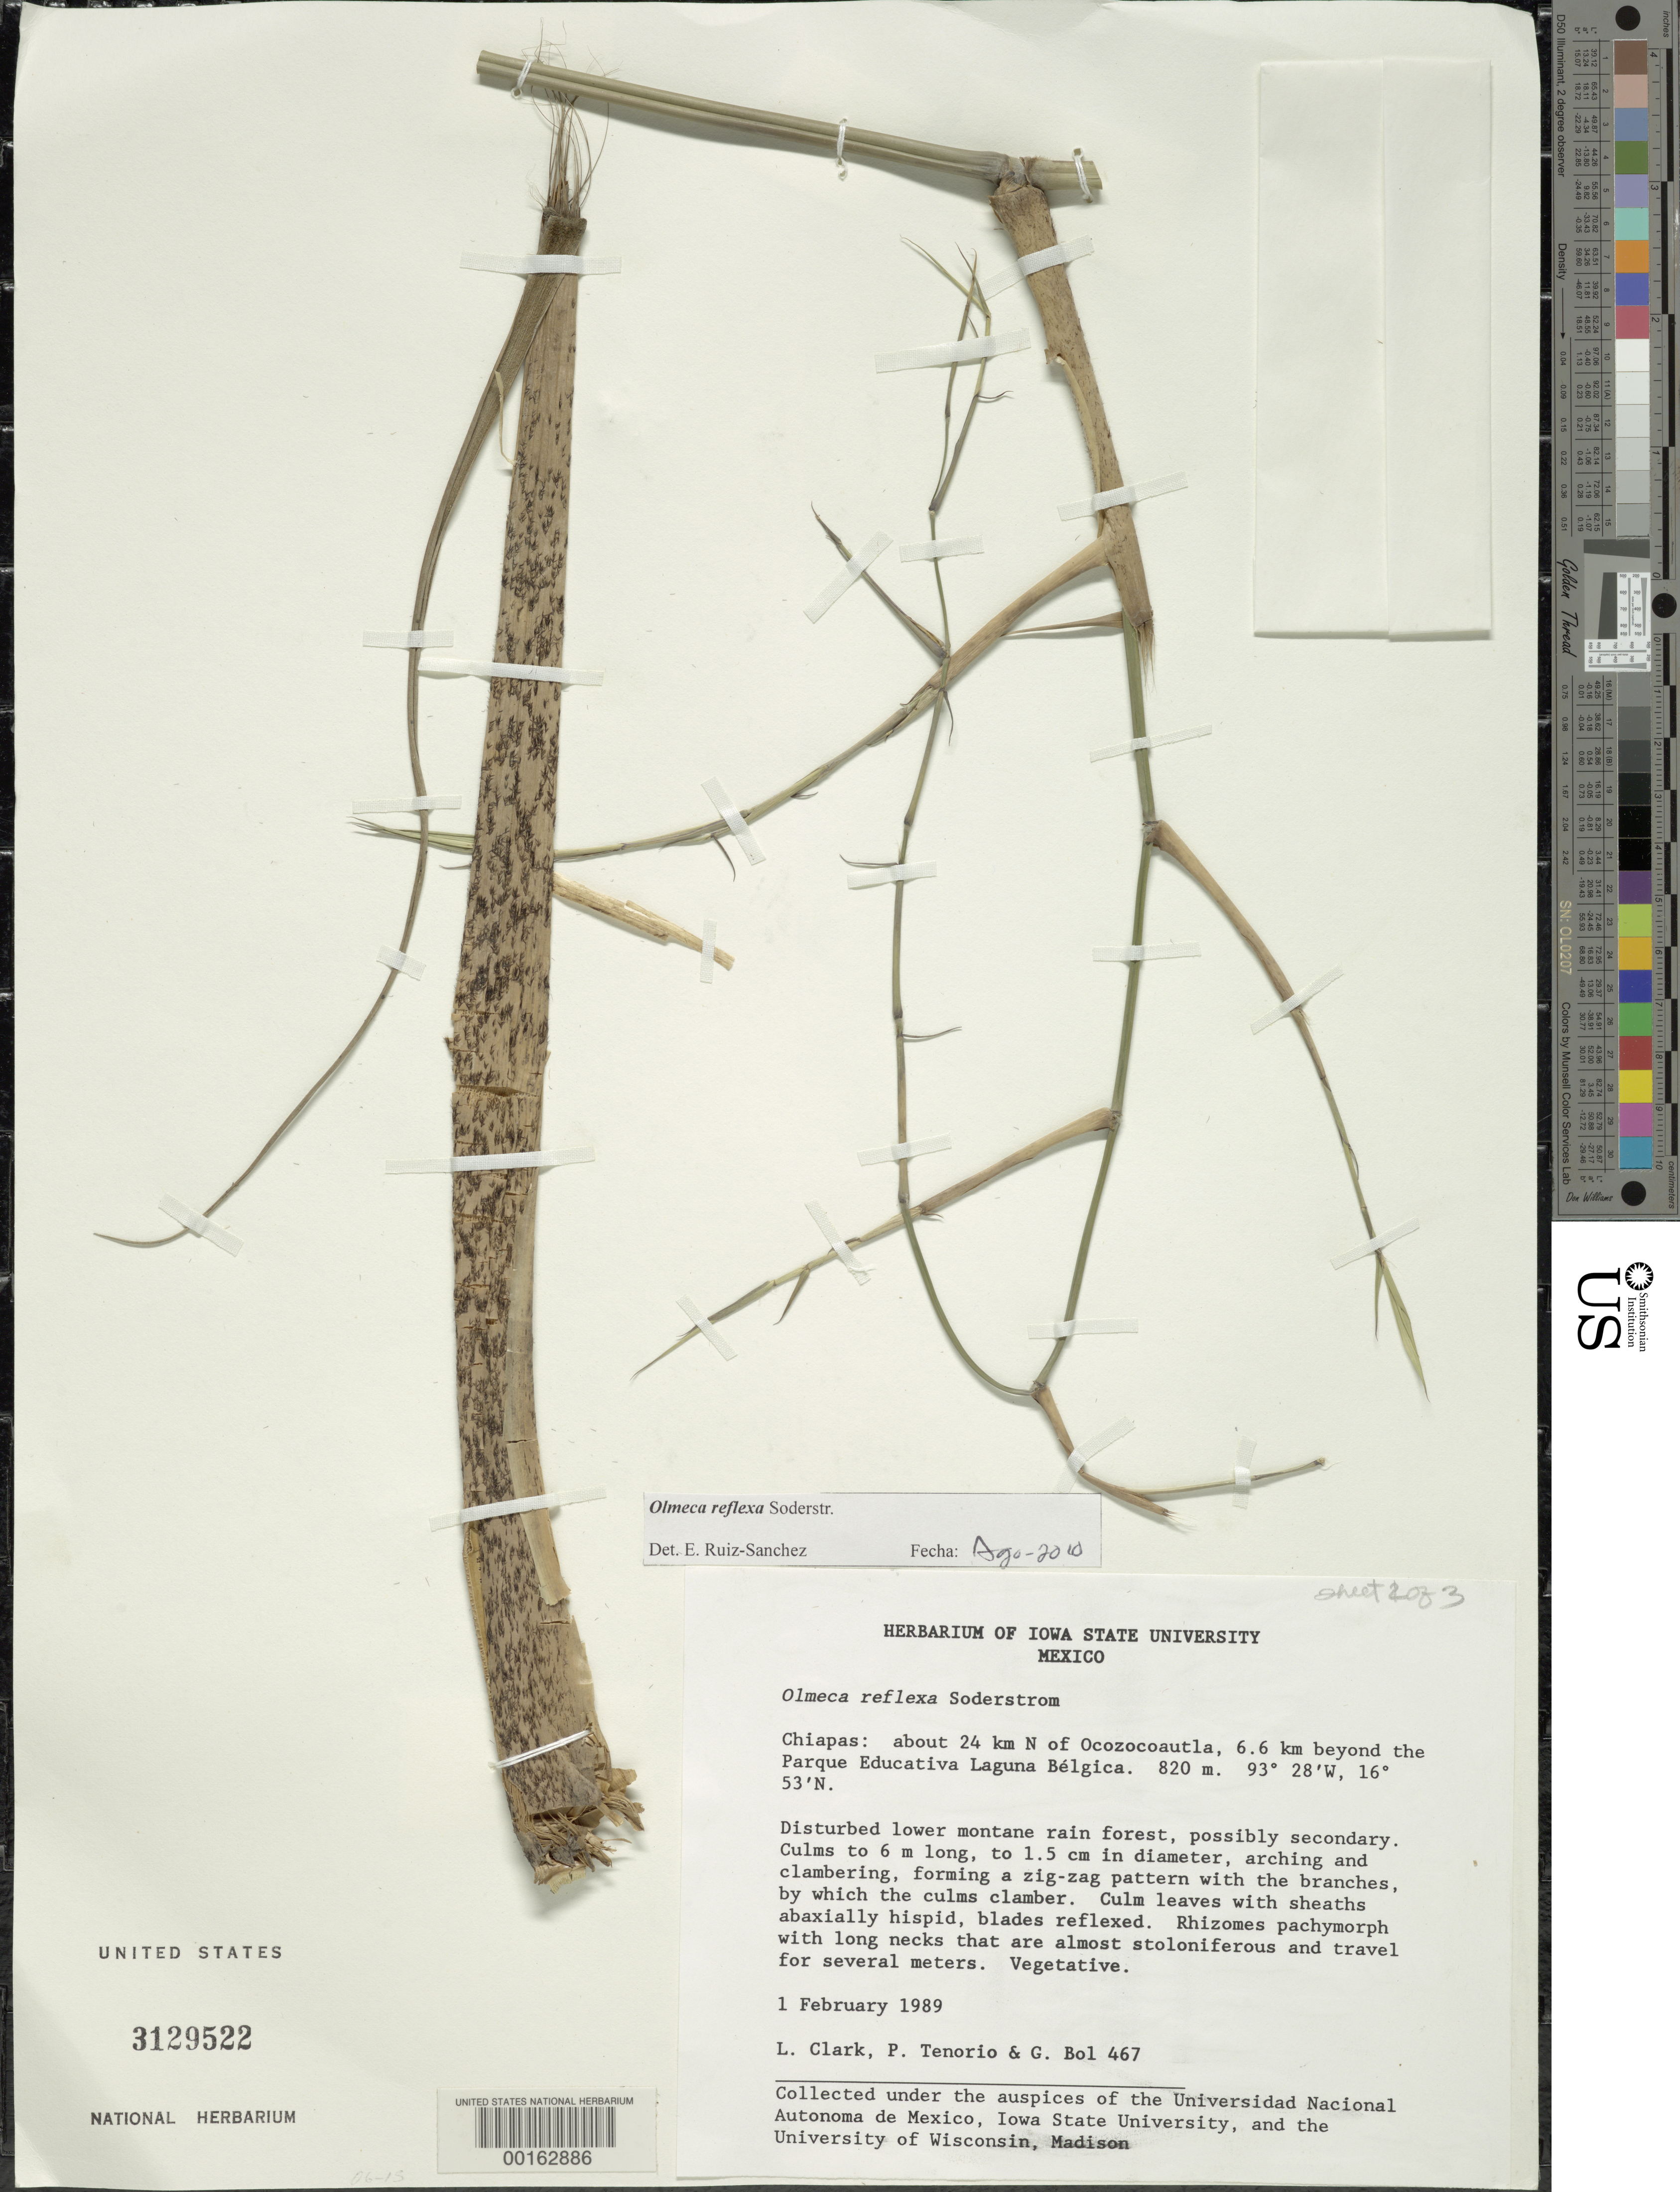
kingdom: Plantae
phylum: Tracheophyta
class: Liliopsida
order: Poales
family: Poaceae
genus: Olmeca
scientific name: Olmeca reflexa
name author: Soderstr.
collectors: L. G. Clark, P. Tenorio L. & G. Bol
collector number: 467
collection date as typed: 01 Feb 1989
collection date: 1989-02-01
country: Mexico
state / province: Chiapas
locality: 24 km N of Ocozocoautla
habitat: Disturbed lower montane rainforest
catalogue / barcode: US 3129522